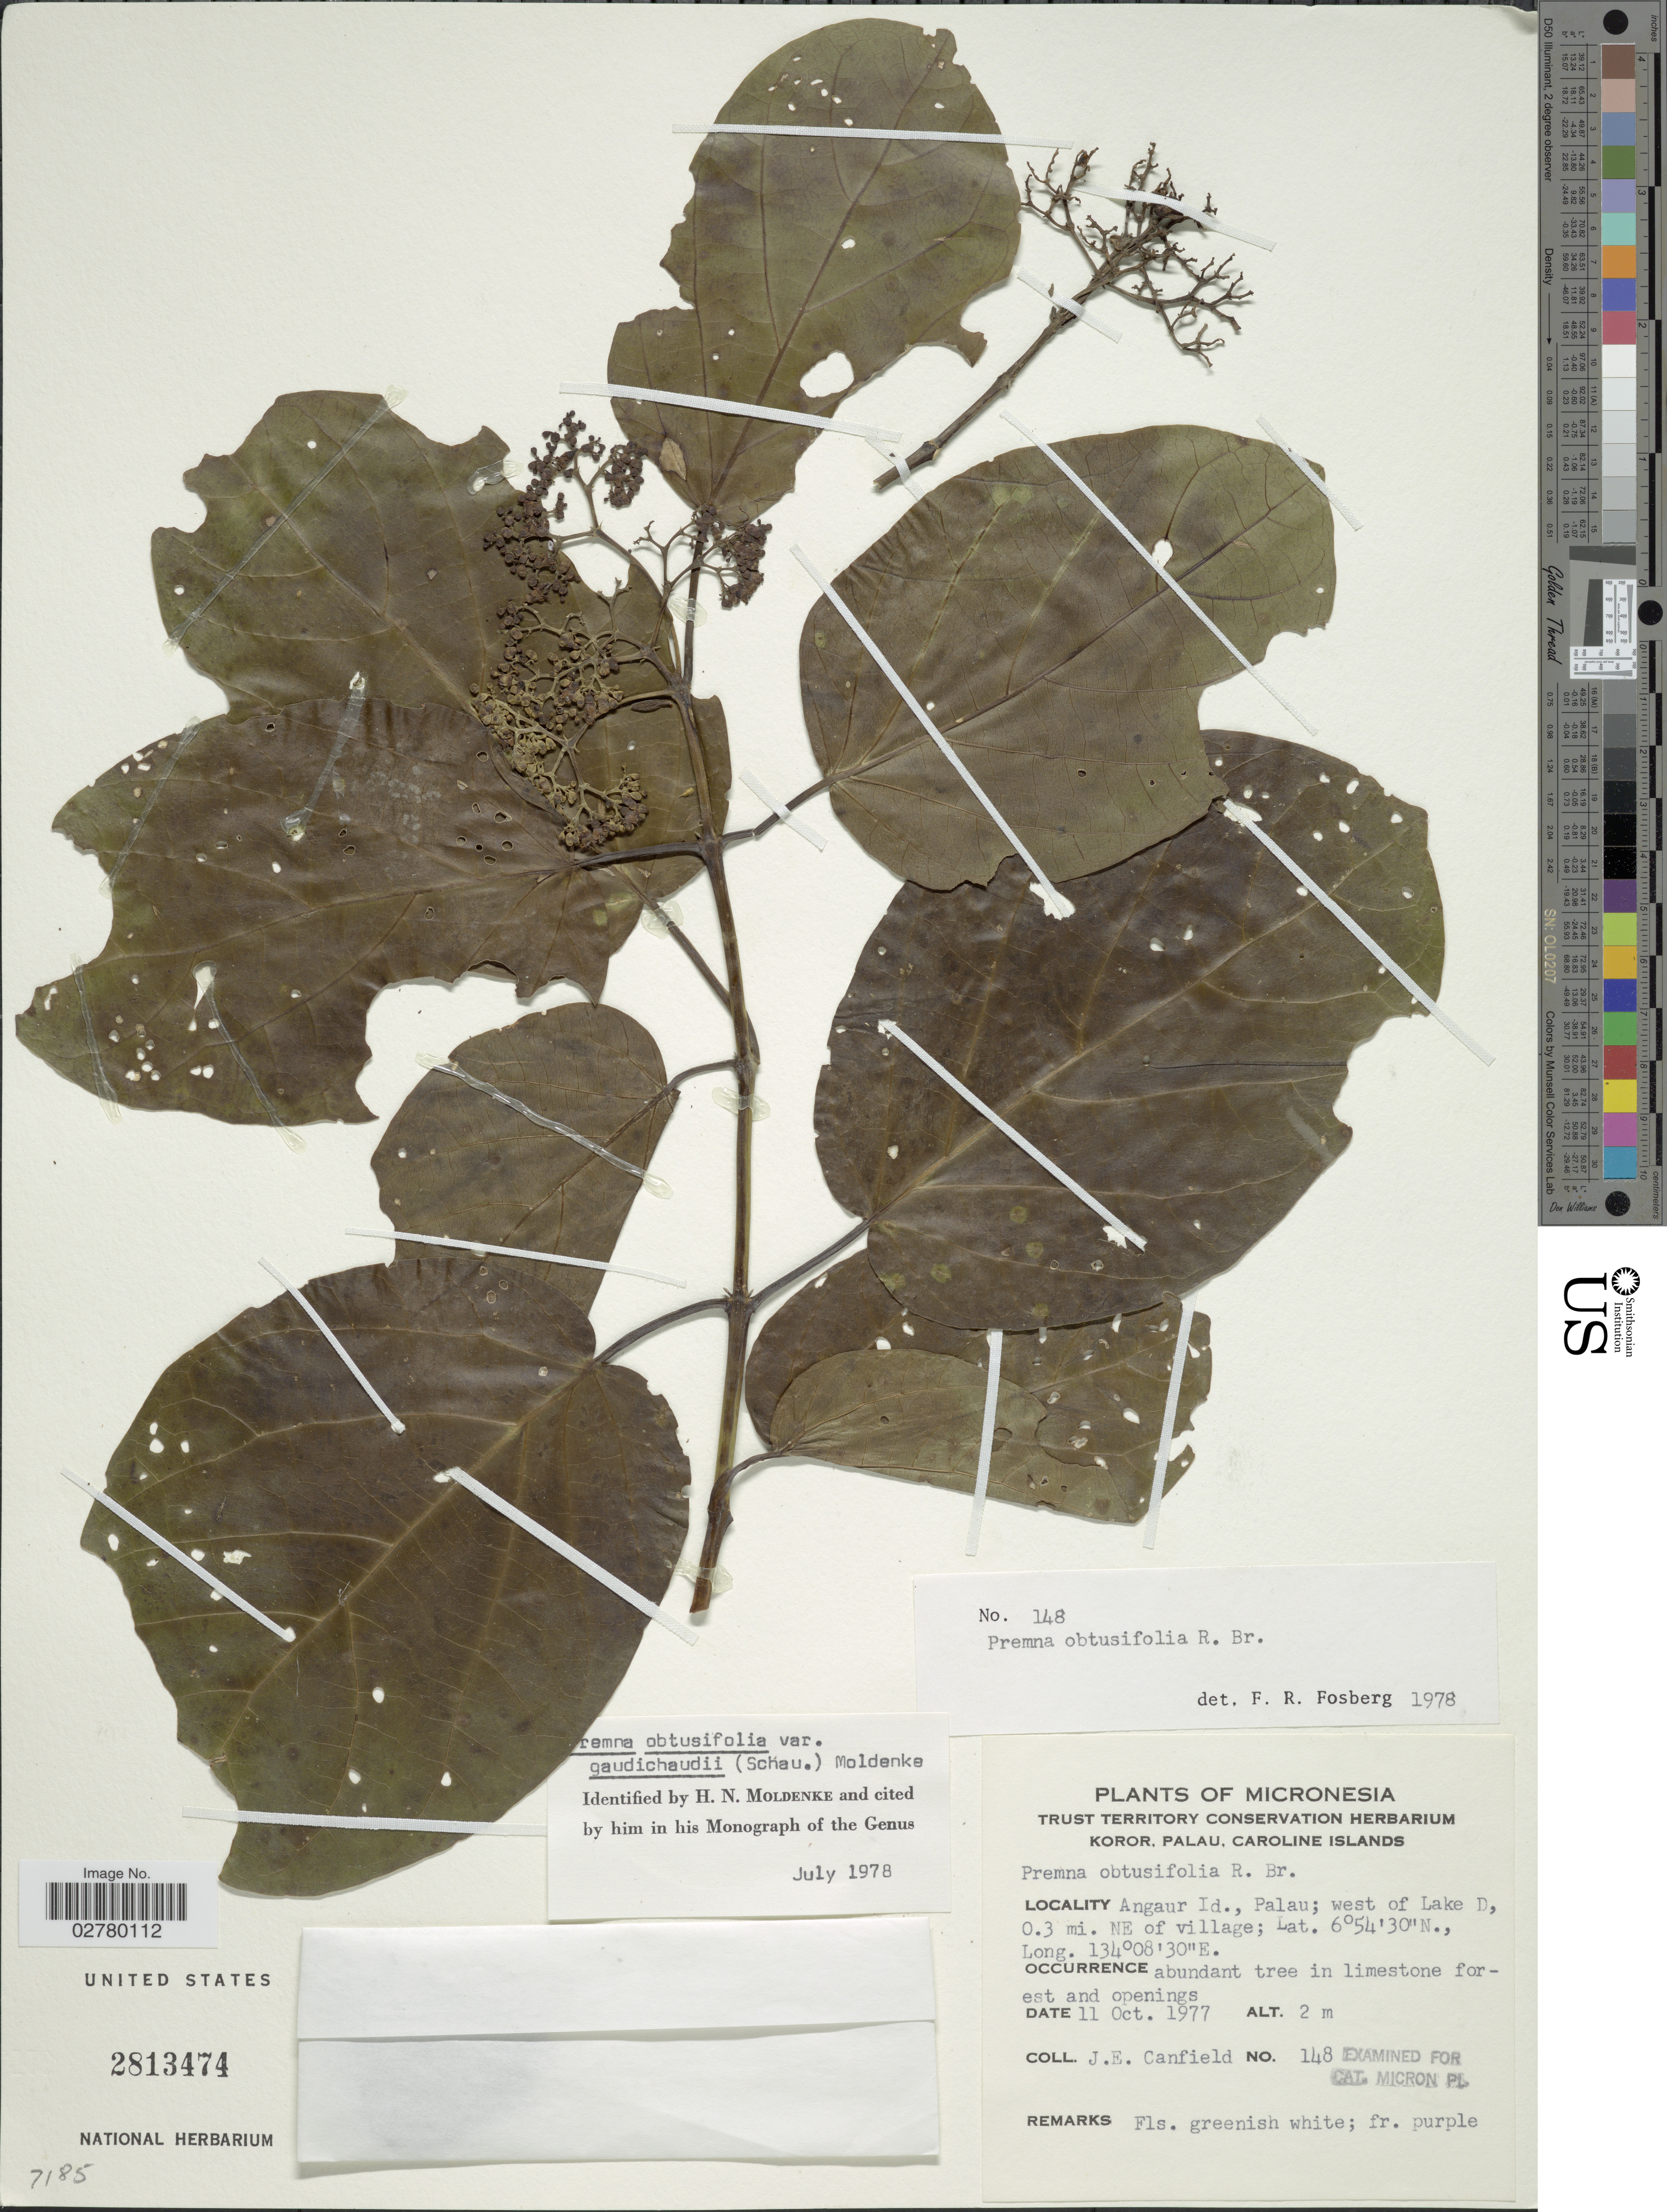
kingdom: Plantae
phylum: Tracheophyta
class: Magnoliopsida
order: Lamiales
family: Lamiaceae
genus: Premna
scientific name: Premna obtusifolia var. gaudichaudii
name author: (Schauer) Moldenke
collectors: J. E. Canfield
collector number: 148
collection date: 1977-10-11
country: Palau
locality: Micronesia. Angaur Id., Palau; west of Lake D, 0.3 mi. NE of village.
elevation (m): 2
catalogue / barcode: US 2813474